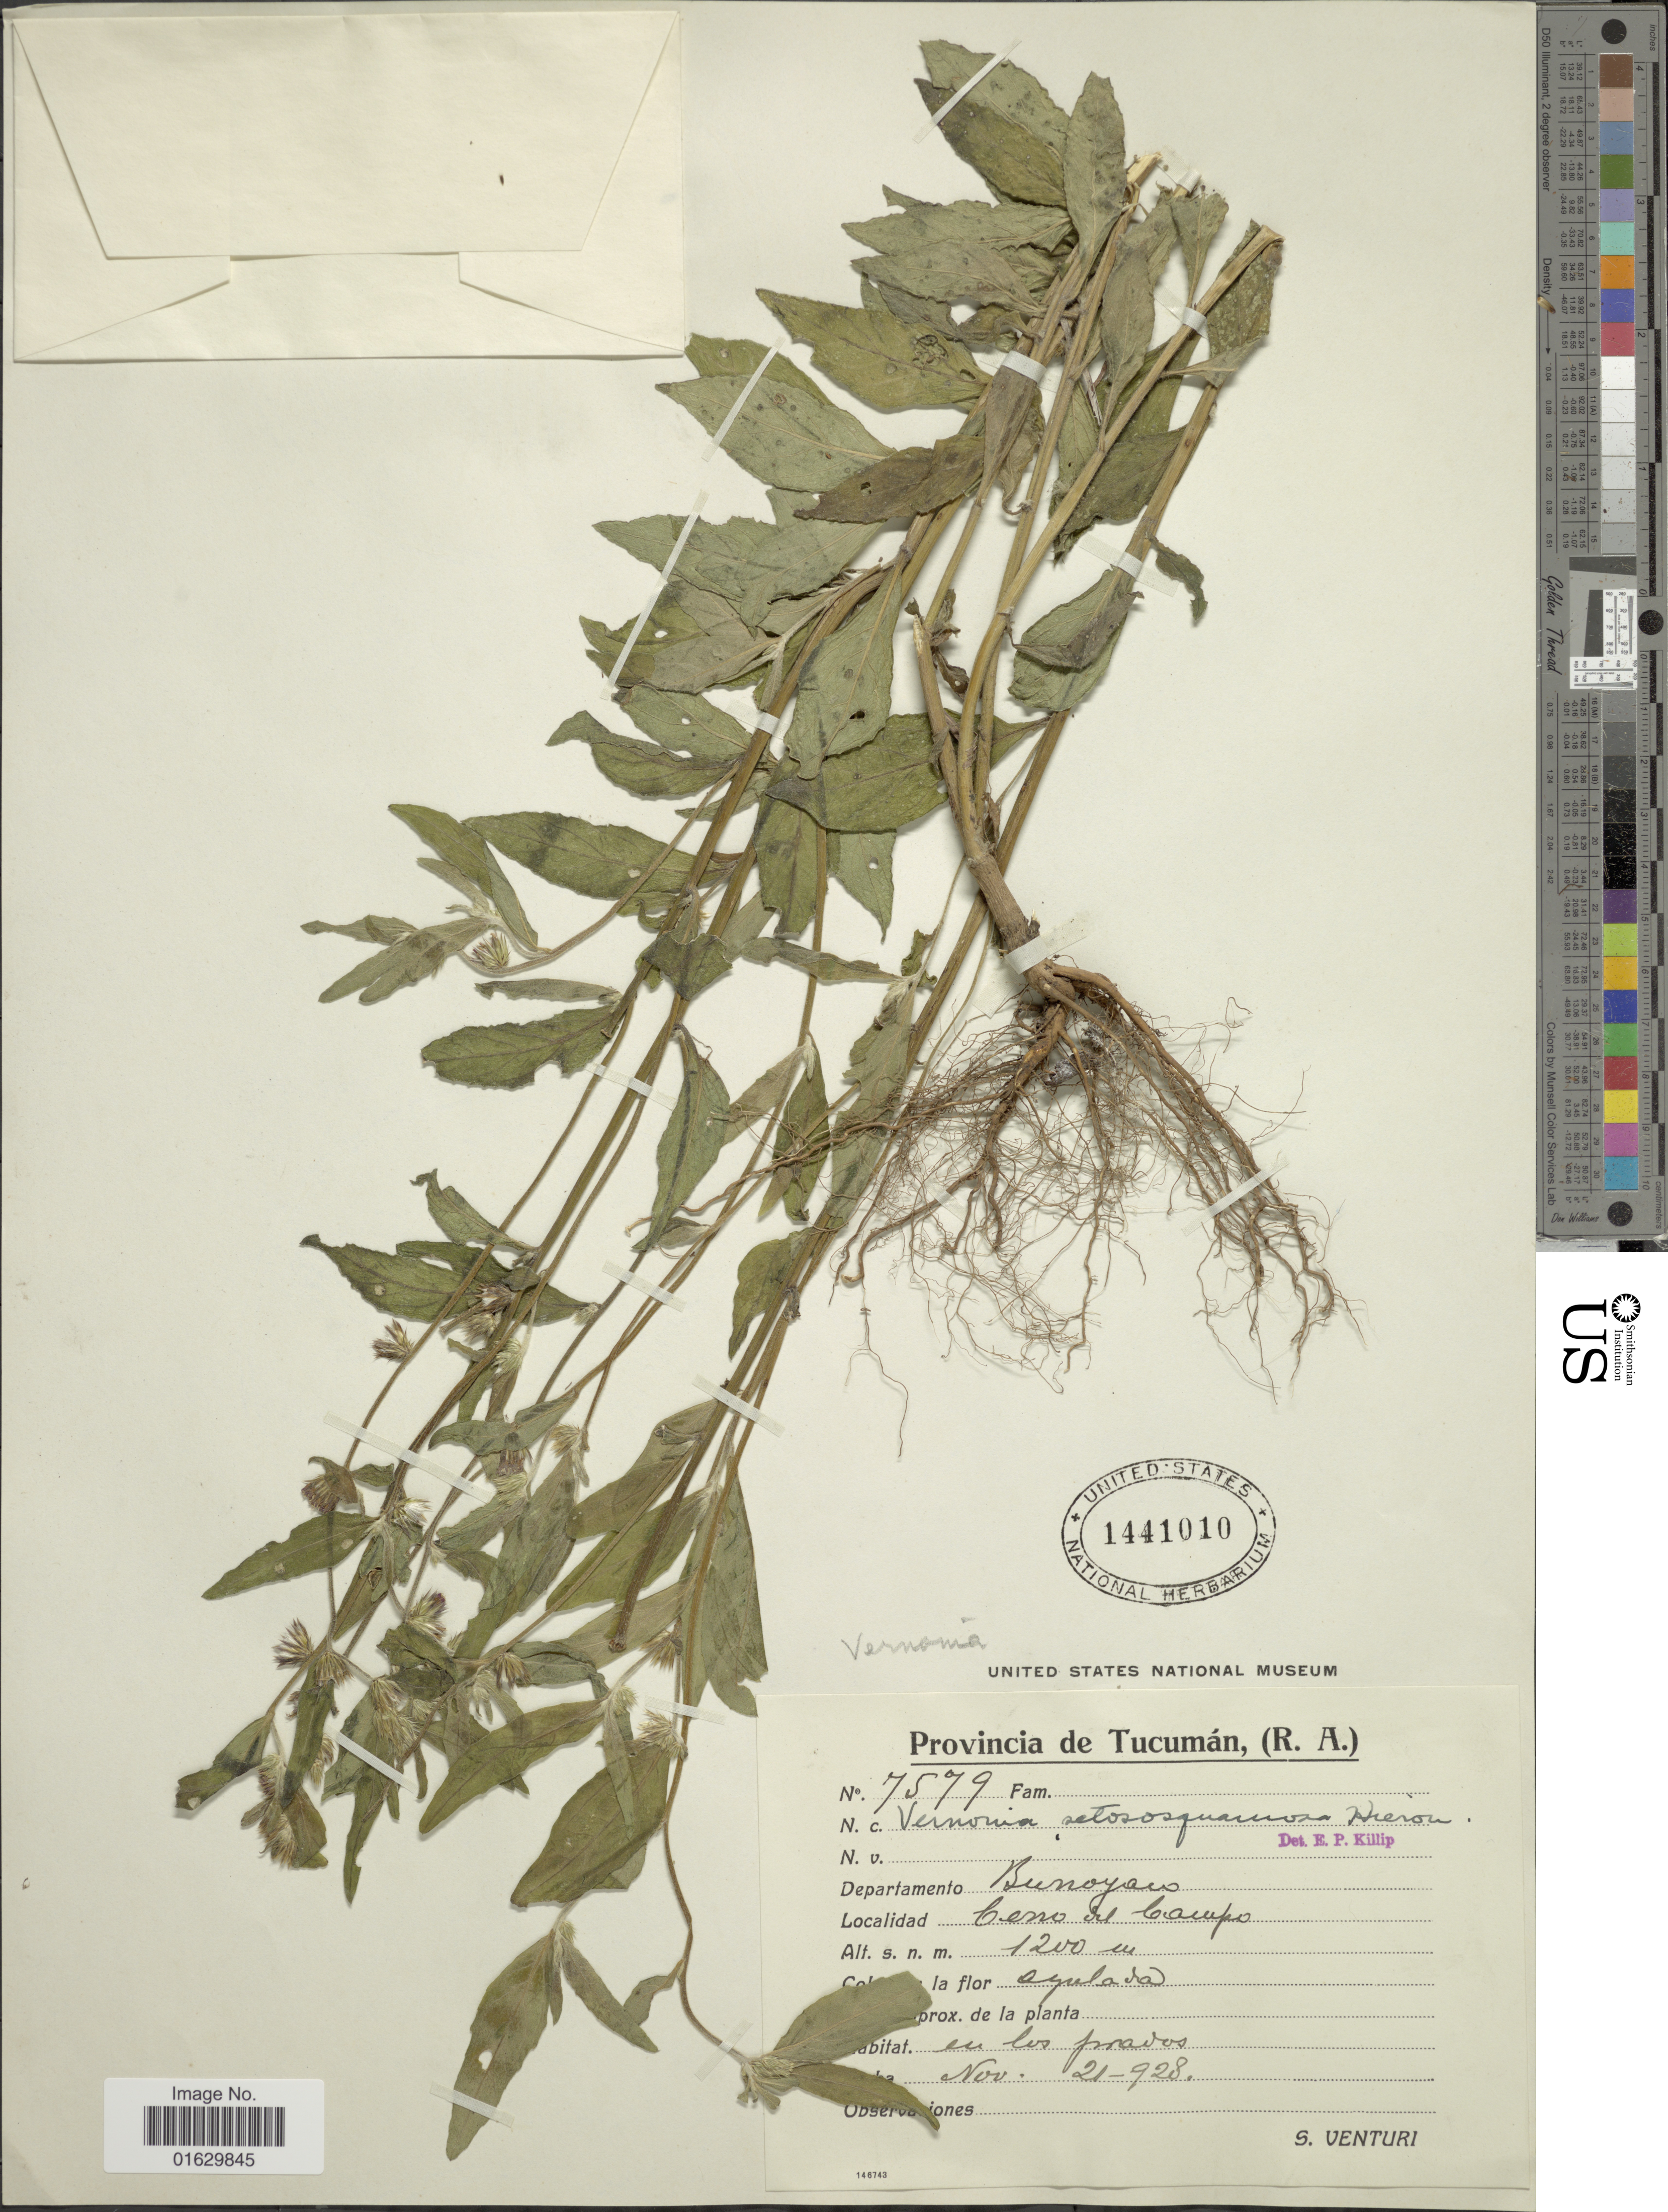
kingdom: Plantae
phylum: Tracheophyta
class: Magnoliopsida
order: Asterales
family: Asteraceae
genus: Lepidaploa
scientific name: Lepidaploa remotiflora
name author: (Rich.) H. Rob.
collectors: S. Venturi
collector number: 7579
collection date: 1928-11-21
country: Argentina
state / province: Tucumán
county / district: Burruyacú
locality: Cerro del Campo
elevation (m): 1200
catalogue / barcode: US 1441010